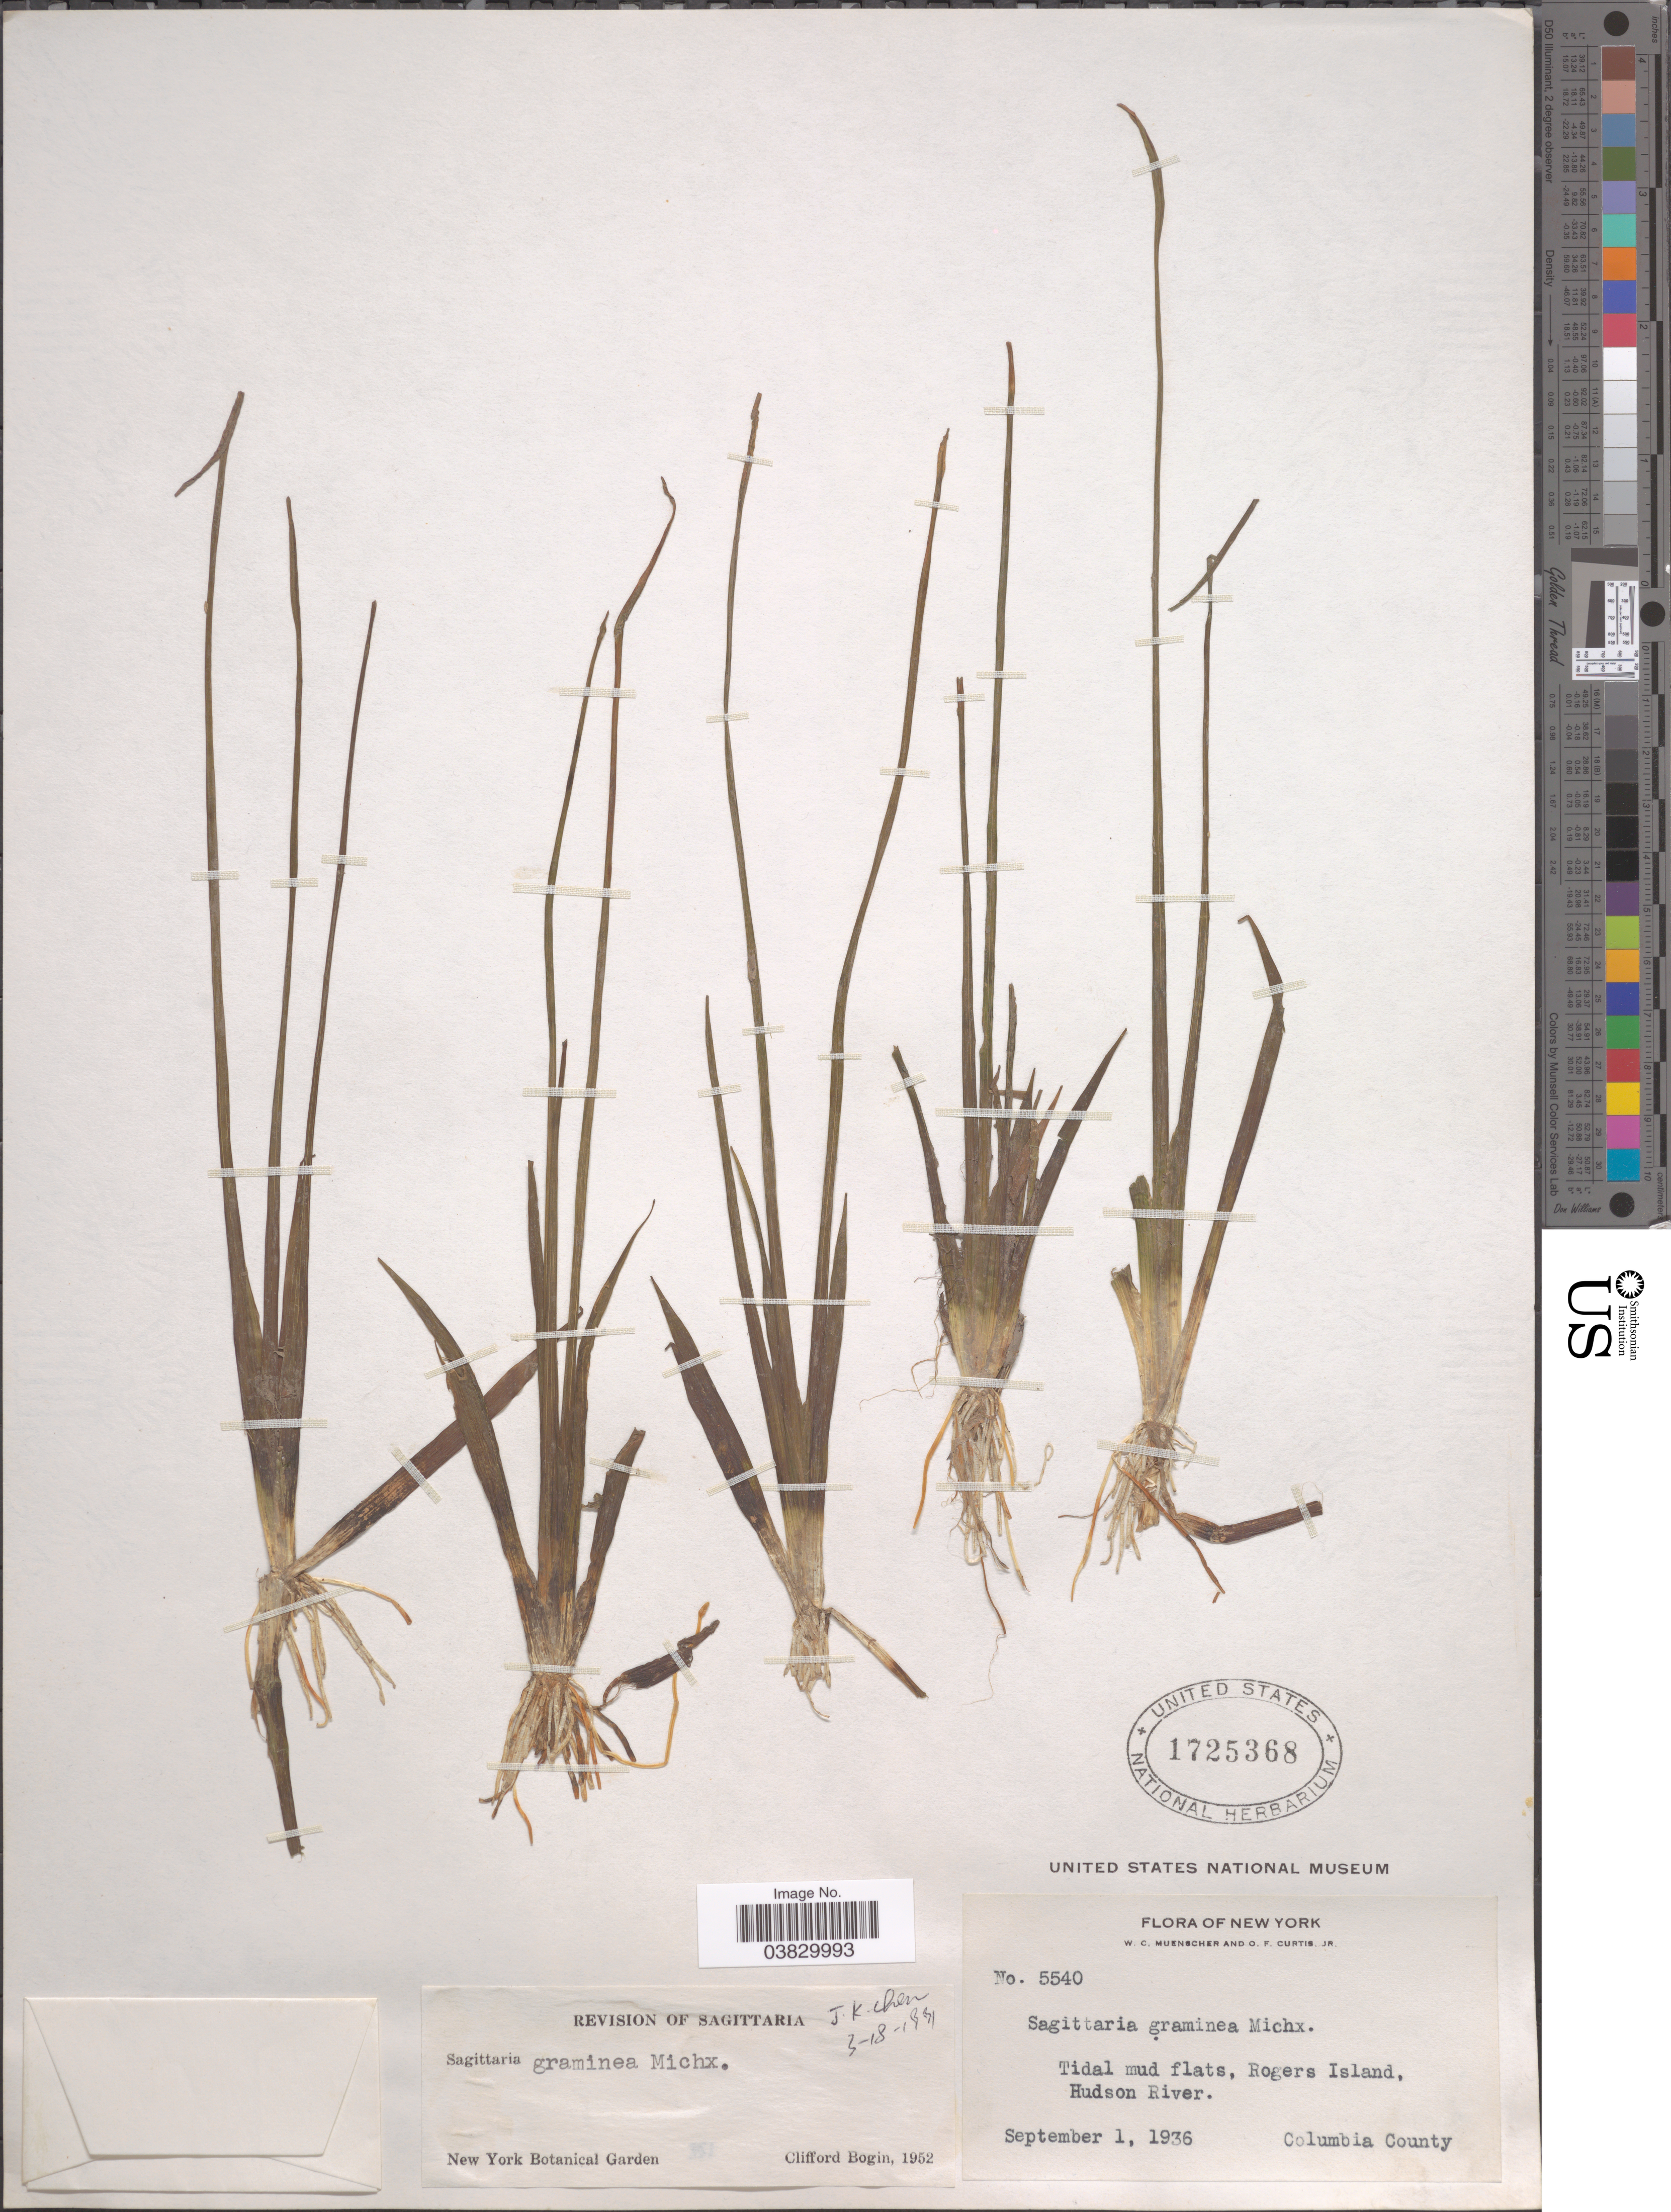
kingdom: Plantae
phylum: Tracheophyta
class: Liliopsida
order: Alismatales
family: Alismataceae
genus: Sagittaria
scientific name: Sagittaria graminea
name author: Michx.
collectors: W. Muenscher & O. Curtis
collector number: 5540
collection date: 1936-09-01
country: United States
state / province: New York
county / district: Columbia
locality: Tidal mud flats, Rogers Island, Hudson River. Columbia County.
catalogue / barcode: US 1725368